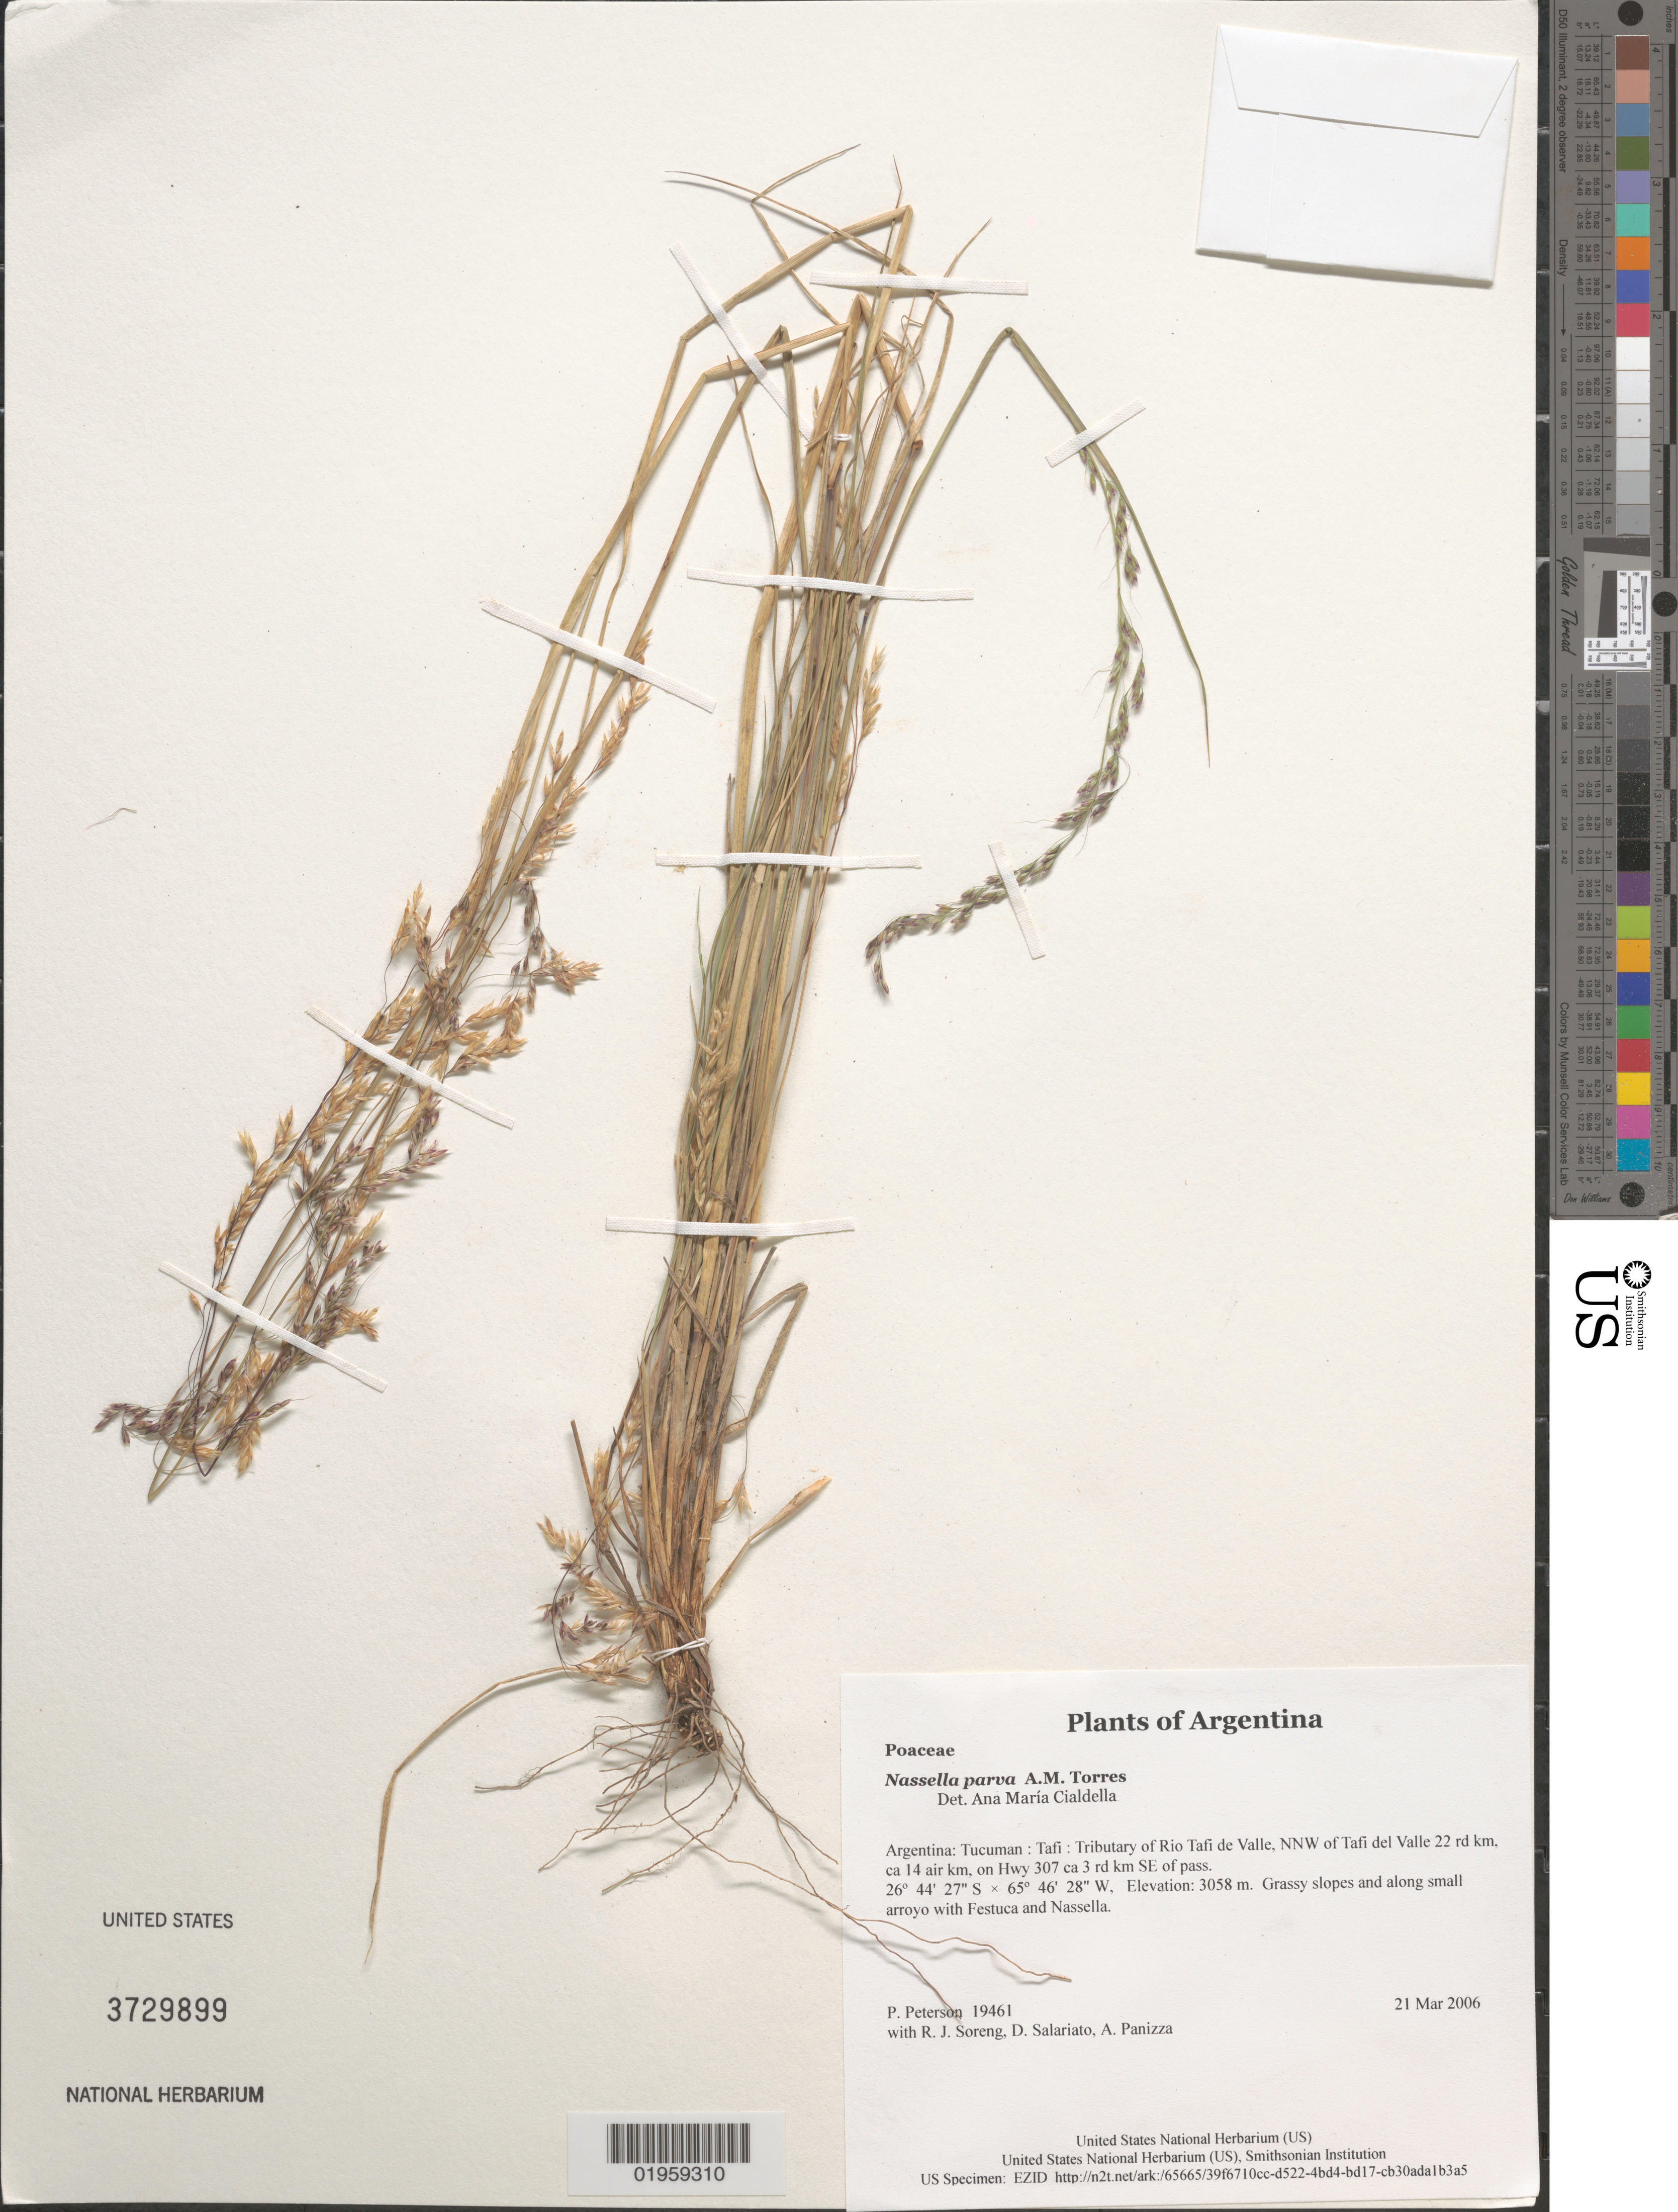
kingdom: Plantae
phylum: Tracheophyta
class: Liliopsida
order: Poales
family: Poaceae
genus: Nassella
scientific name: Nassella parva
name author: A.M. Torres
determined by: Cialdella, A. M.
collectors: P. M. Peterson, R. J. Soreng, D. Salariato & A. Panizza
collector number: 19461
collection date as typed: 21 Mar 2006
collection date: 2006-03-21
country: Argentina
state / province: Tucuman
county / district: Tafi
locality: Tributary of Rio Tafi de Valle, NNW of Tafi del Valle 22 rd km, ca 14 air km, on Hwy 307 ca 3 rd km SE of pass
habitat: Grassy slopes and along small arroyo with Festuca and Nassella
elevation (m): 3058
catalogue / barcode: US 3729899